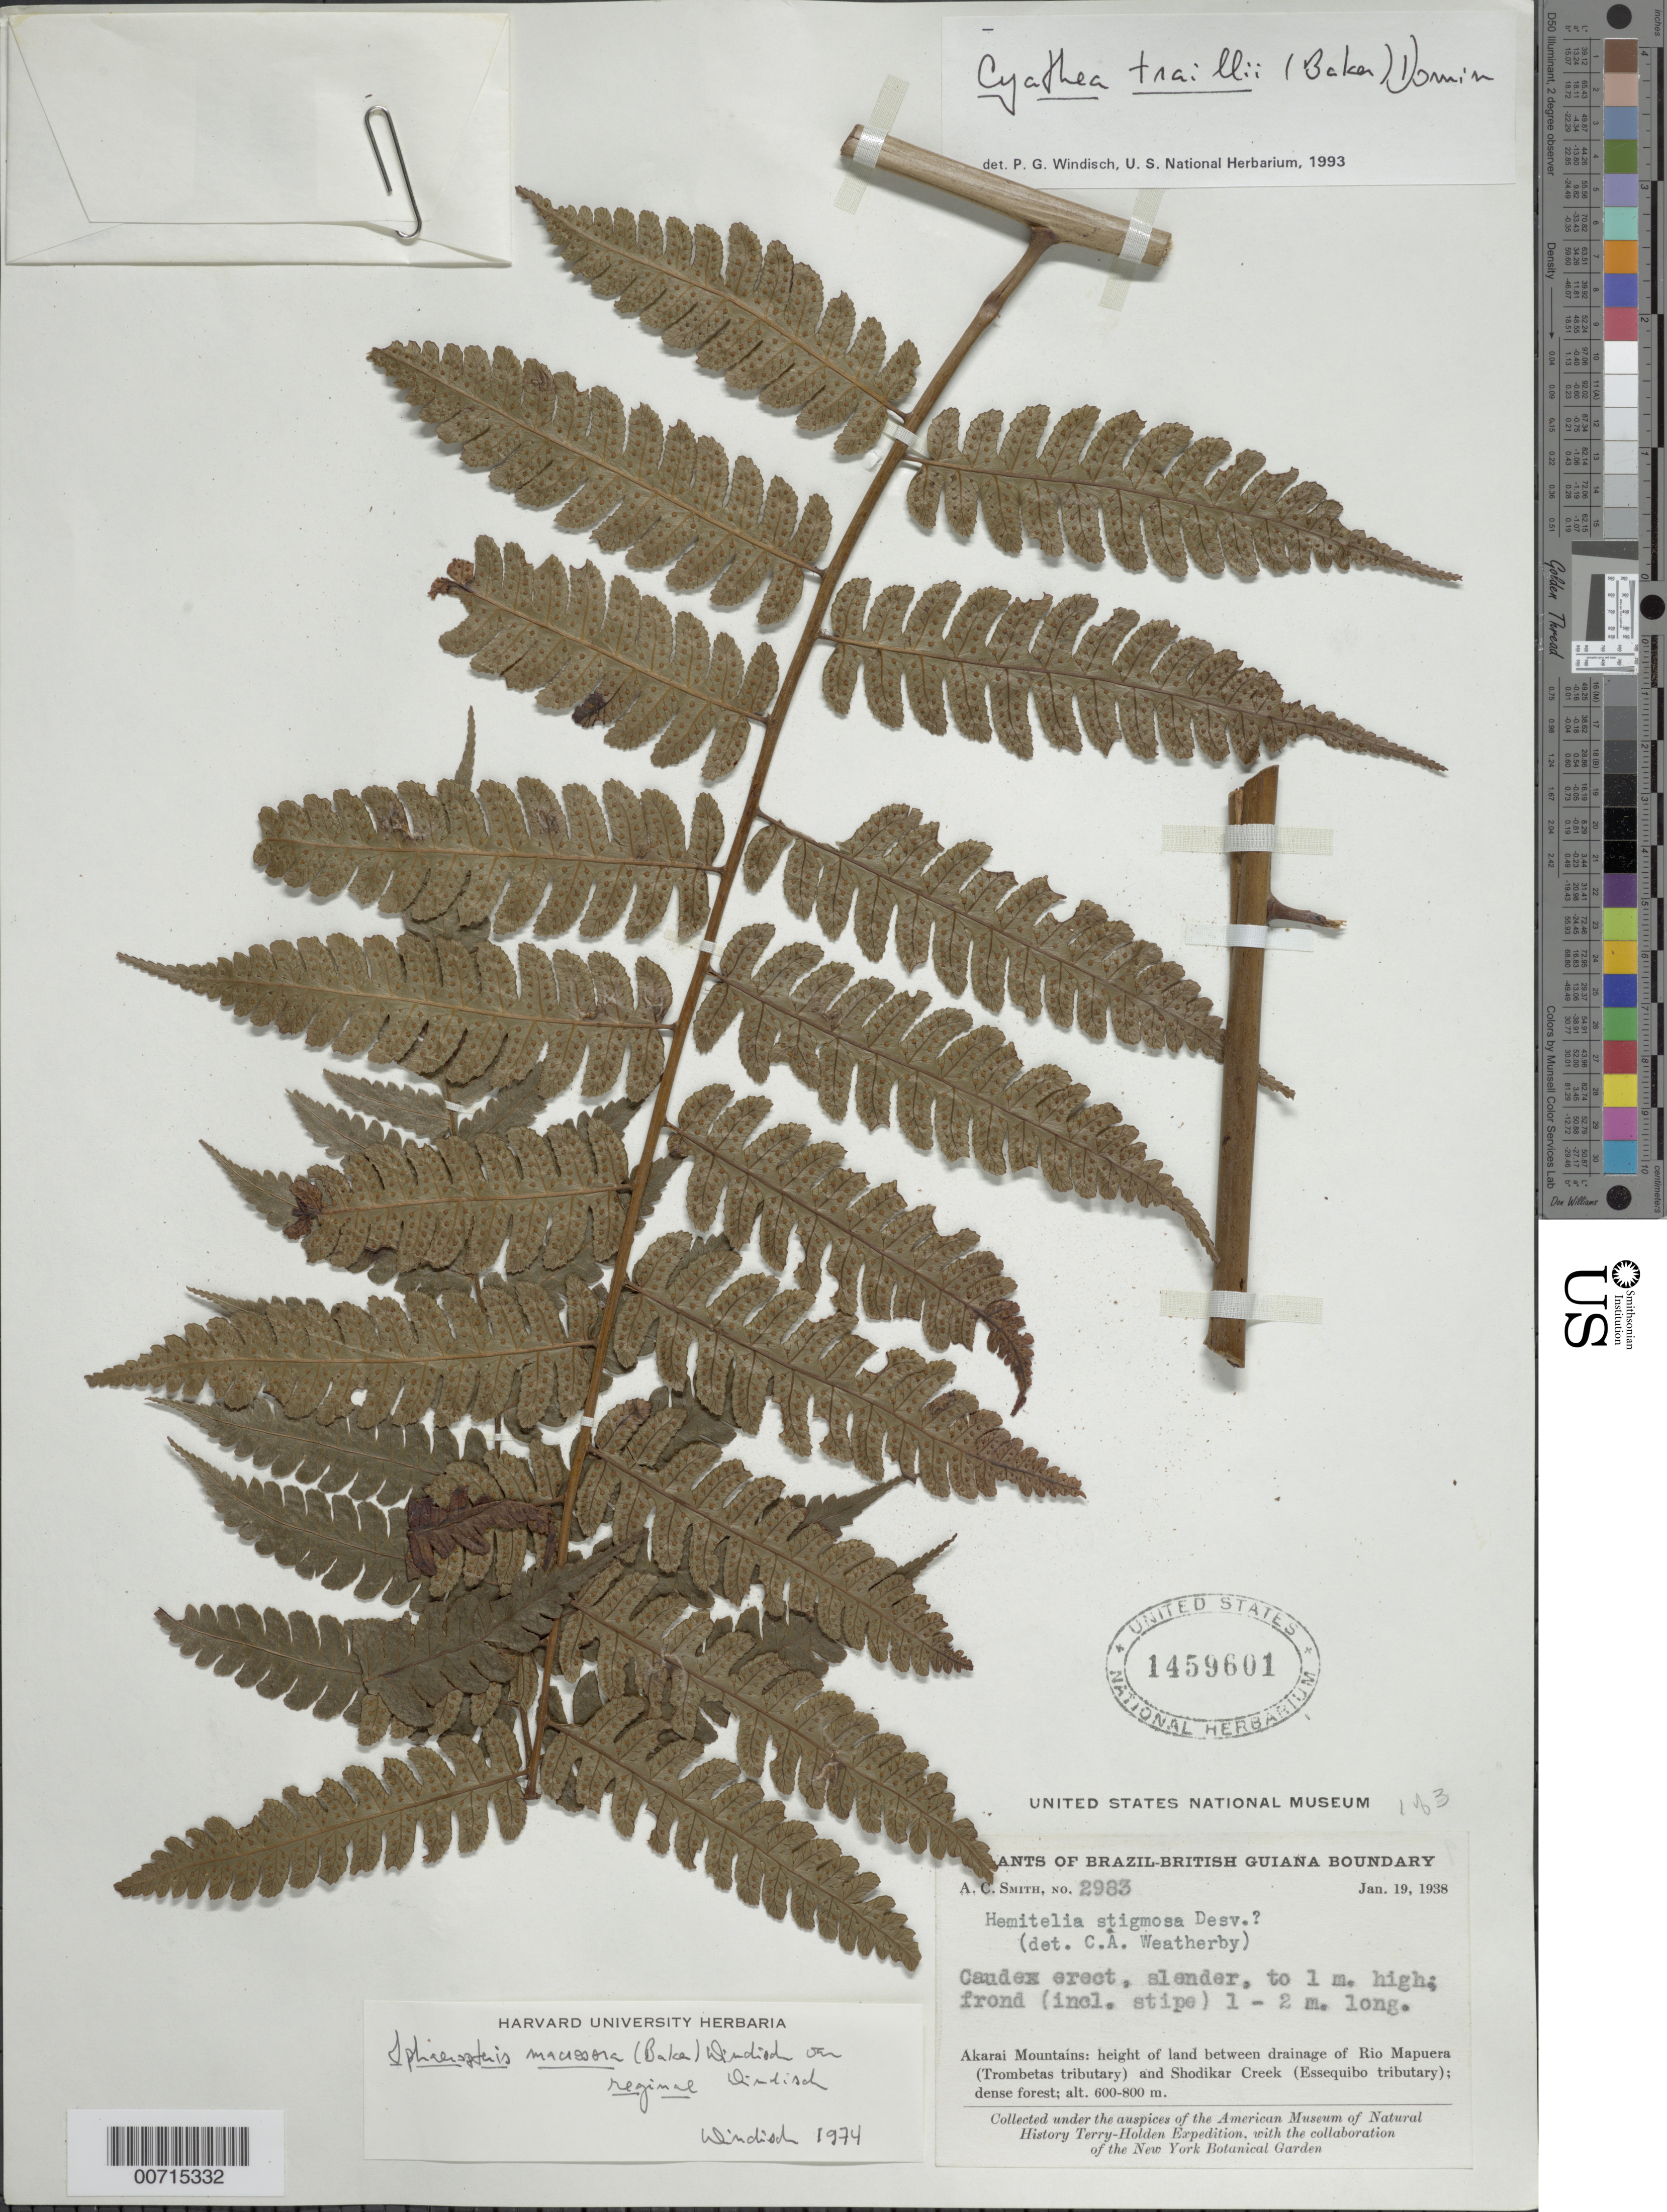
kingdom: Plantae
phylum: Tracheophyta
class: Polypodiopsida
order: Cyatheales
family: Cyatheaceae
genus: Cyathea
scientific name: Cyathea traillii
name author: (Baker) Domin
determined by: Windisch, Paulo Guenter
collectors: A. C. Smith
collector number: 2983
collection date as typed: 19-Jan-38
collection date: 1938-01-19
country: Guyana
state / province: U. Takutu-U. Essequibo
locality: Akarai Mts., betw. drainage of Mapuera R. (Trombetas trib.) & Shodikar Creek (Essequibo trib.)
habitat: Dense forest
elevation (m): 600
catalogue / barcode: US 1459601